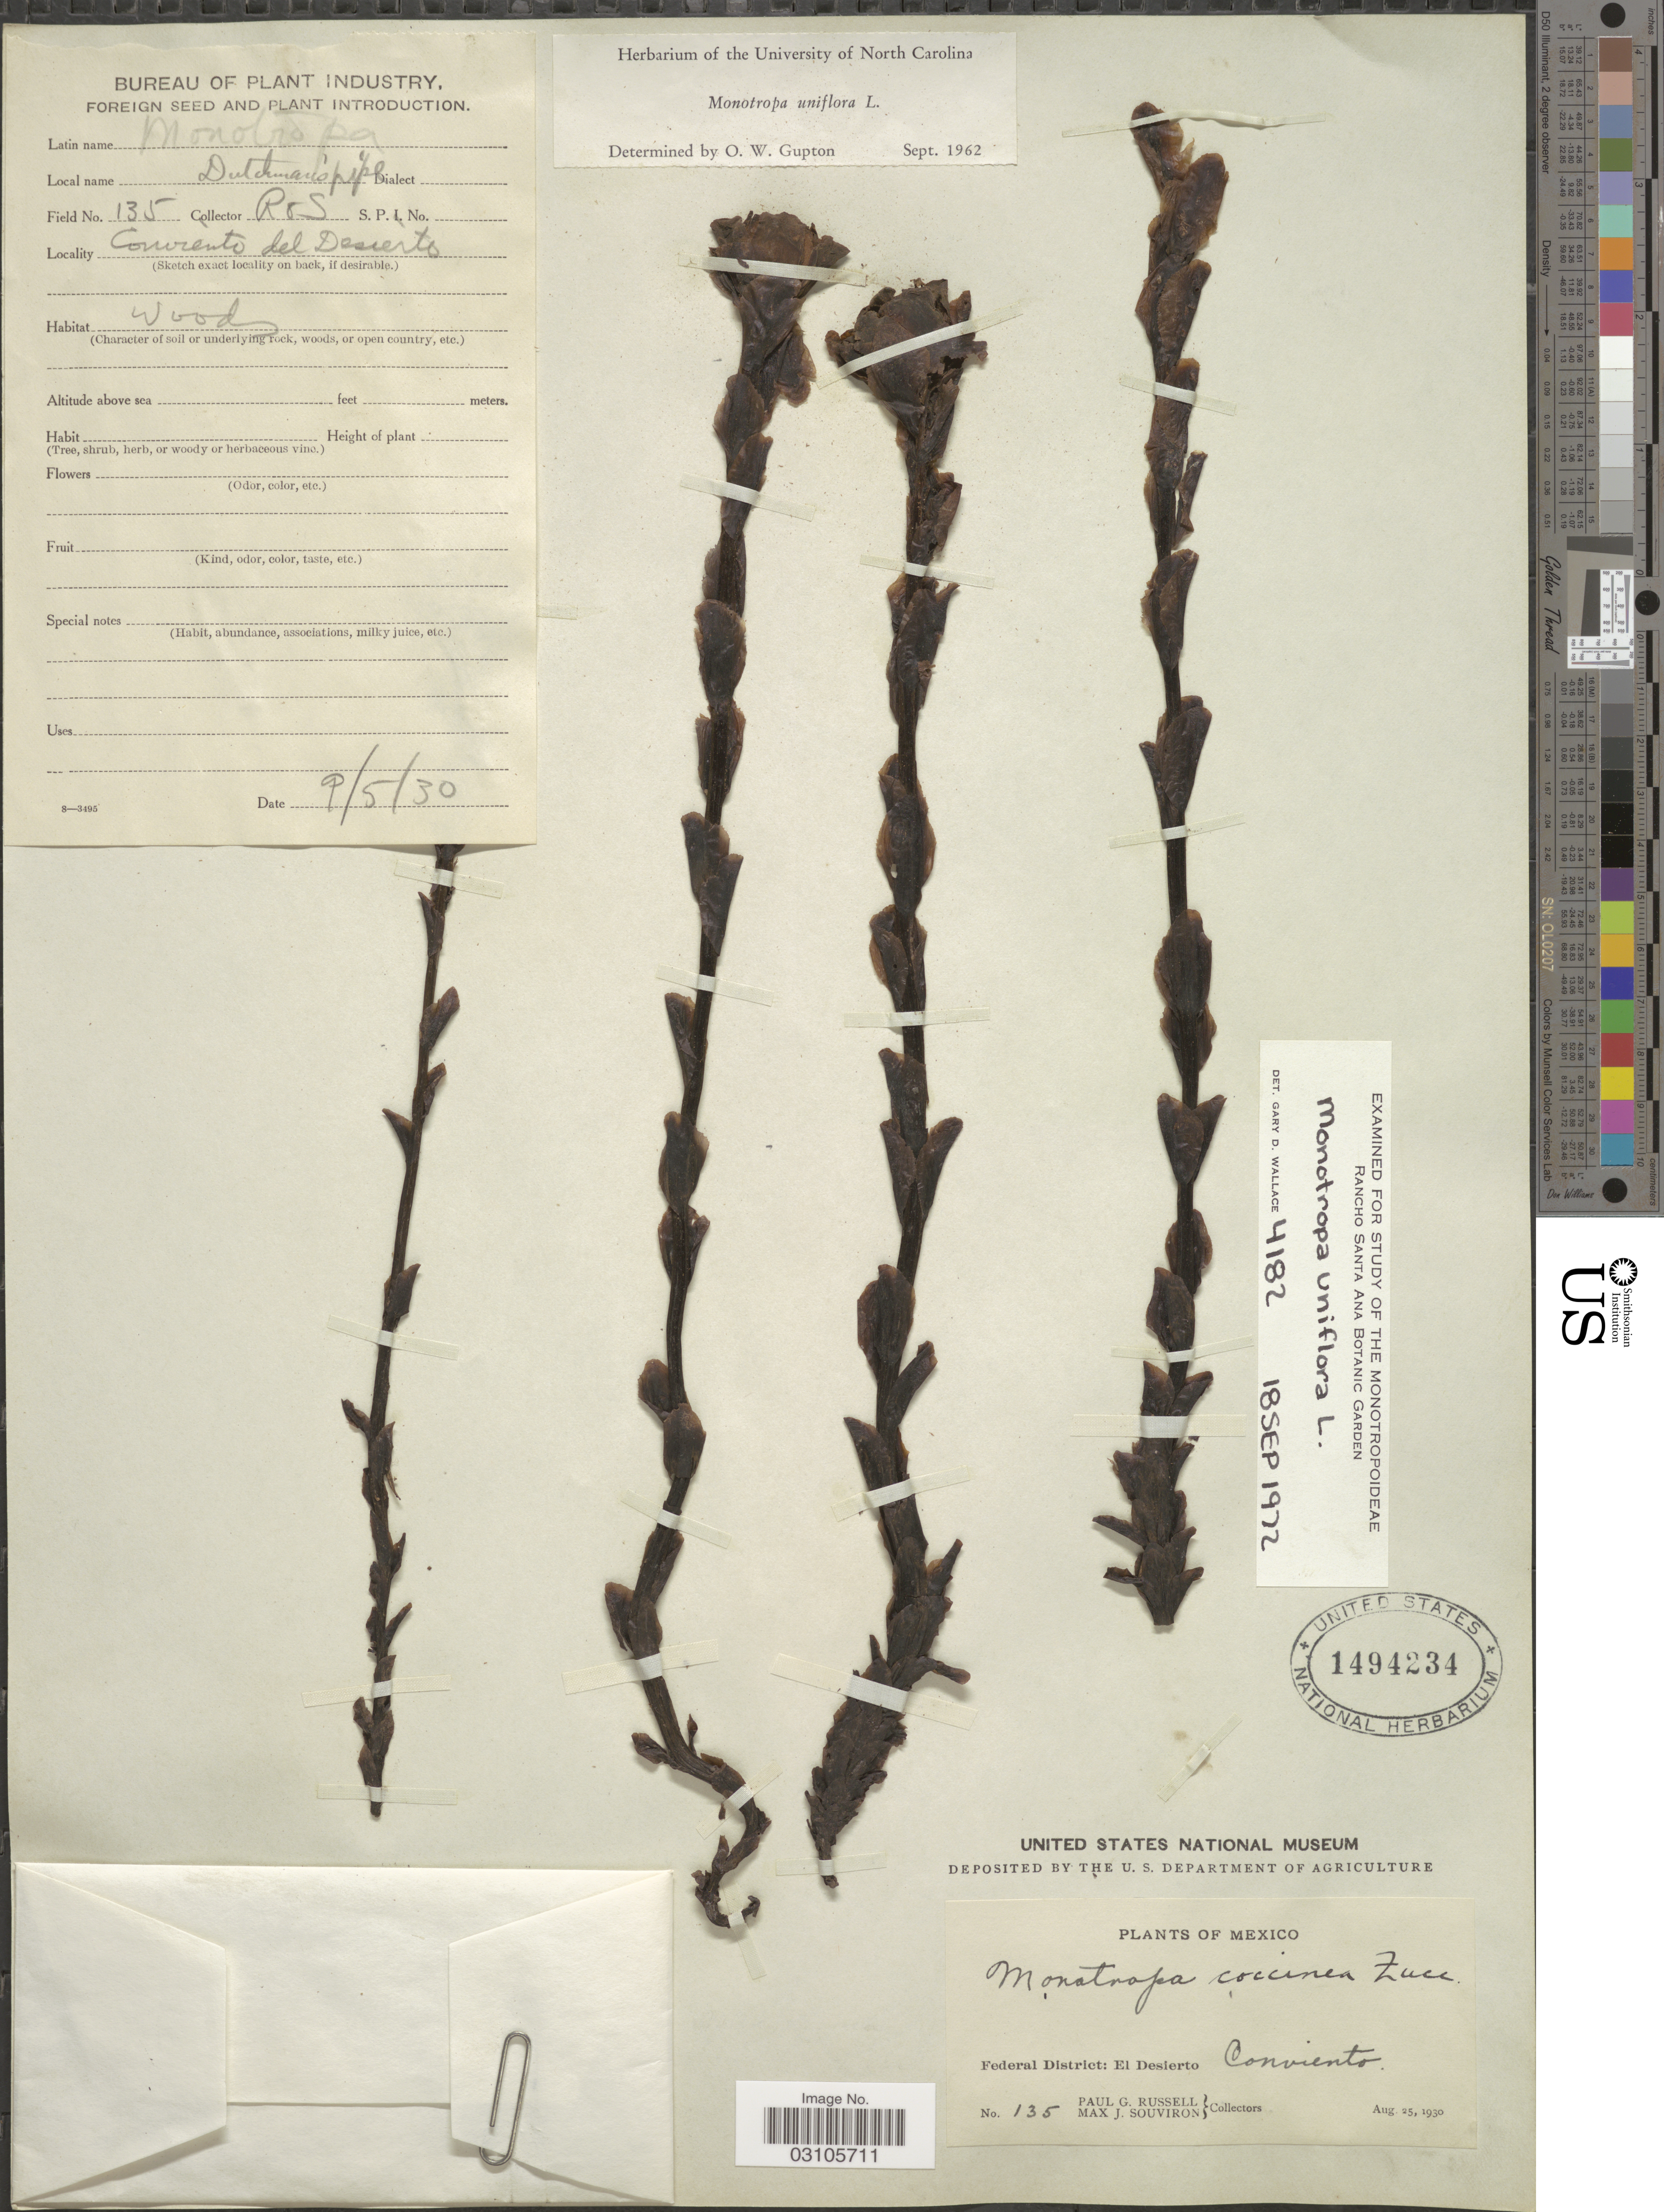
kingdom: Plantae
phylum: Tracheophyta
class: Magnoliopsida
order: Ericales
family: Ericaceae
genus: Monotropa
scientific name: Monotropa uniflora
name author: L.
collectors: P. G. Russell & M. J. Souviron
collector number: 135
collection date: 1930-08-25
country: Mexico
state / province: Distrito Federal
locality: Federal District: El Desierto. Conviento. Conviento del Desierto.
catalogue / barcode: US 1494234